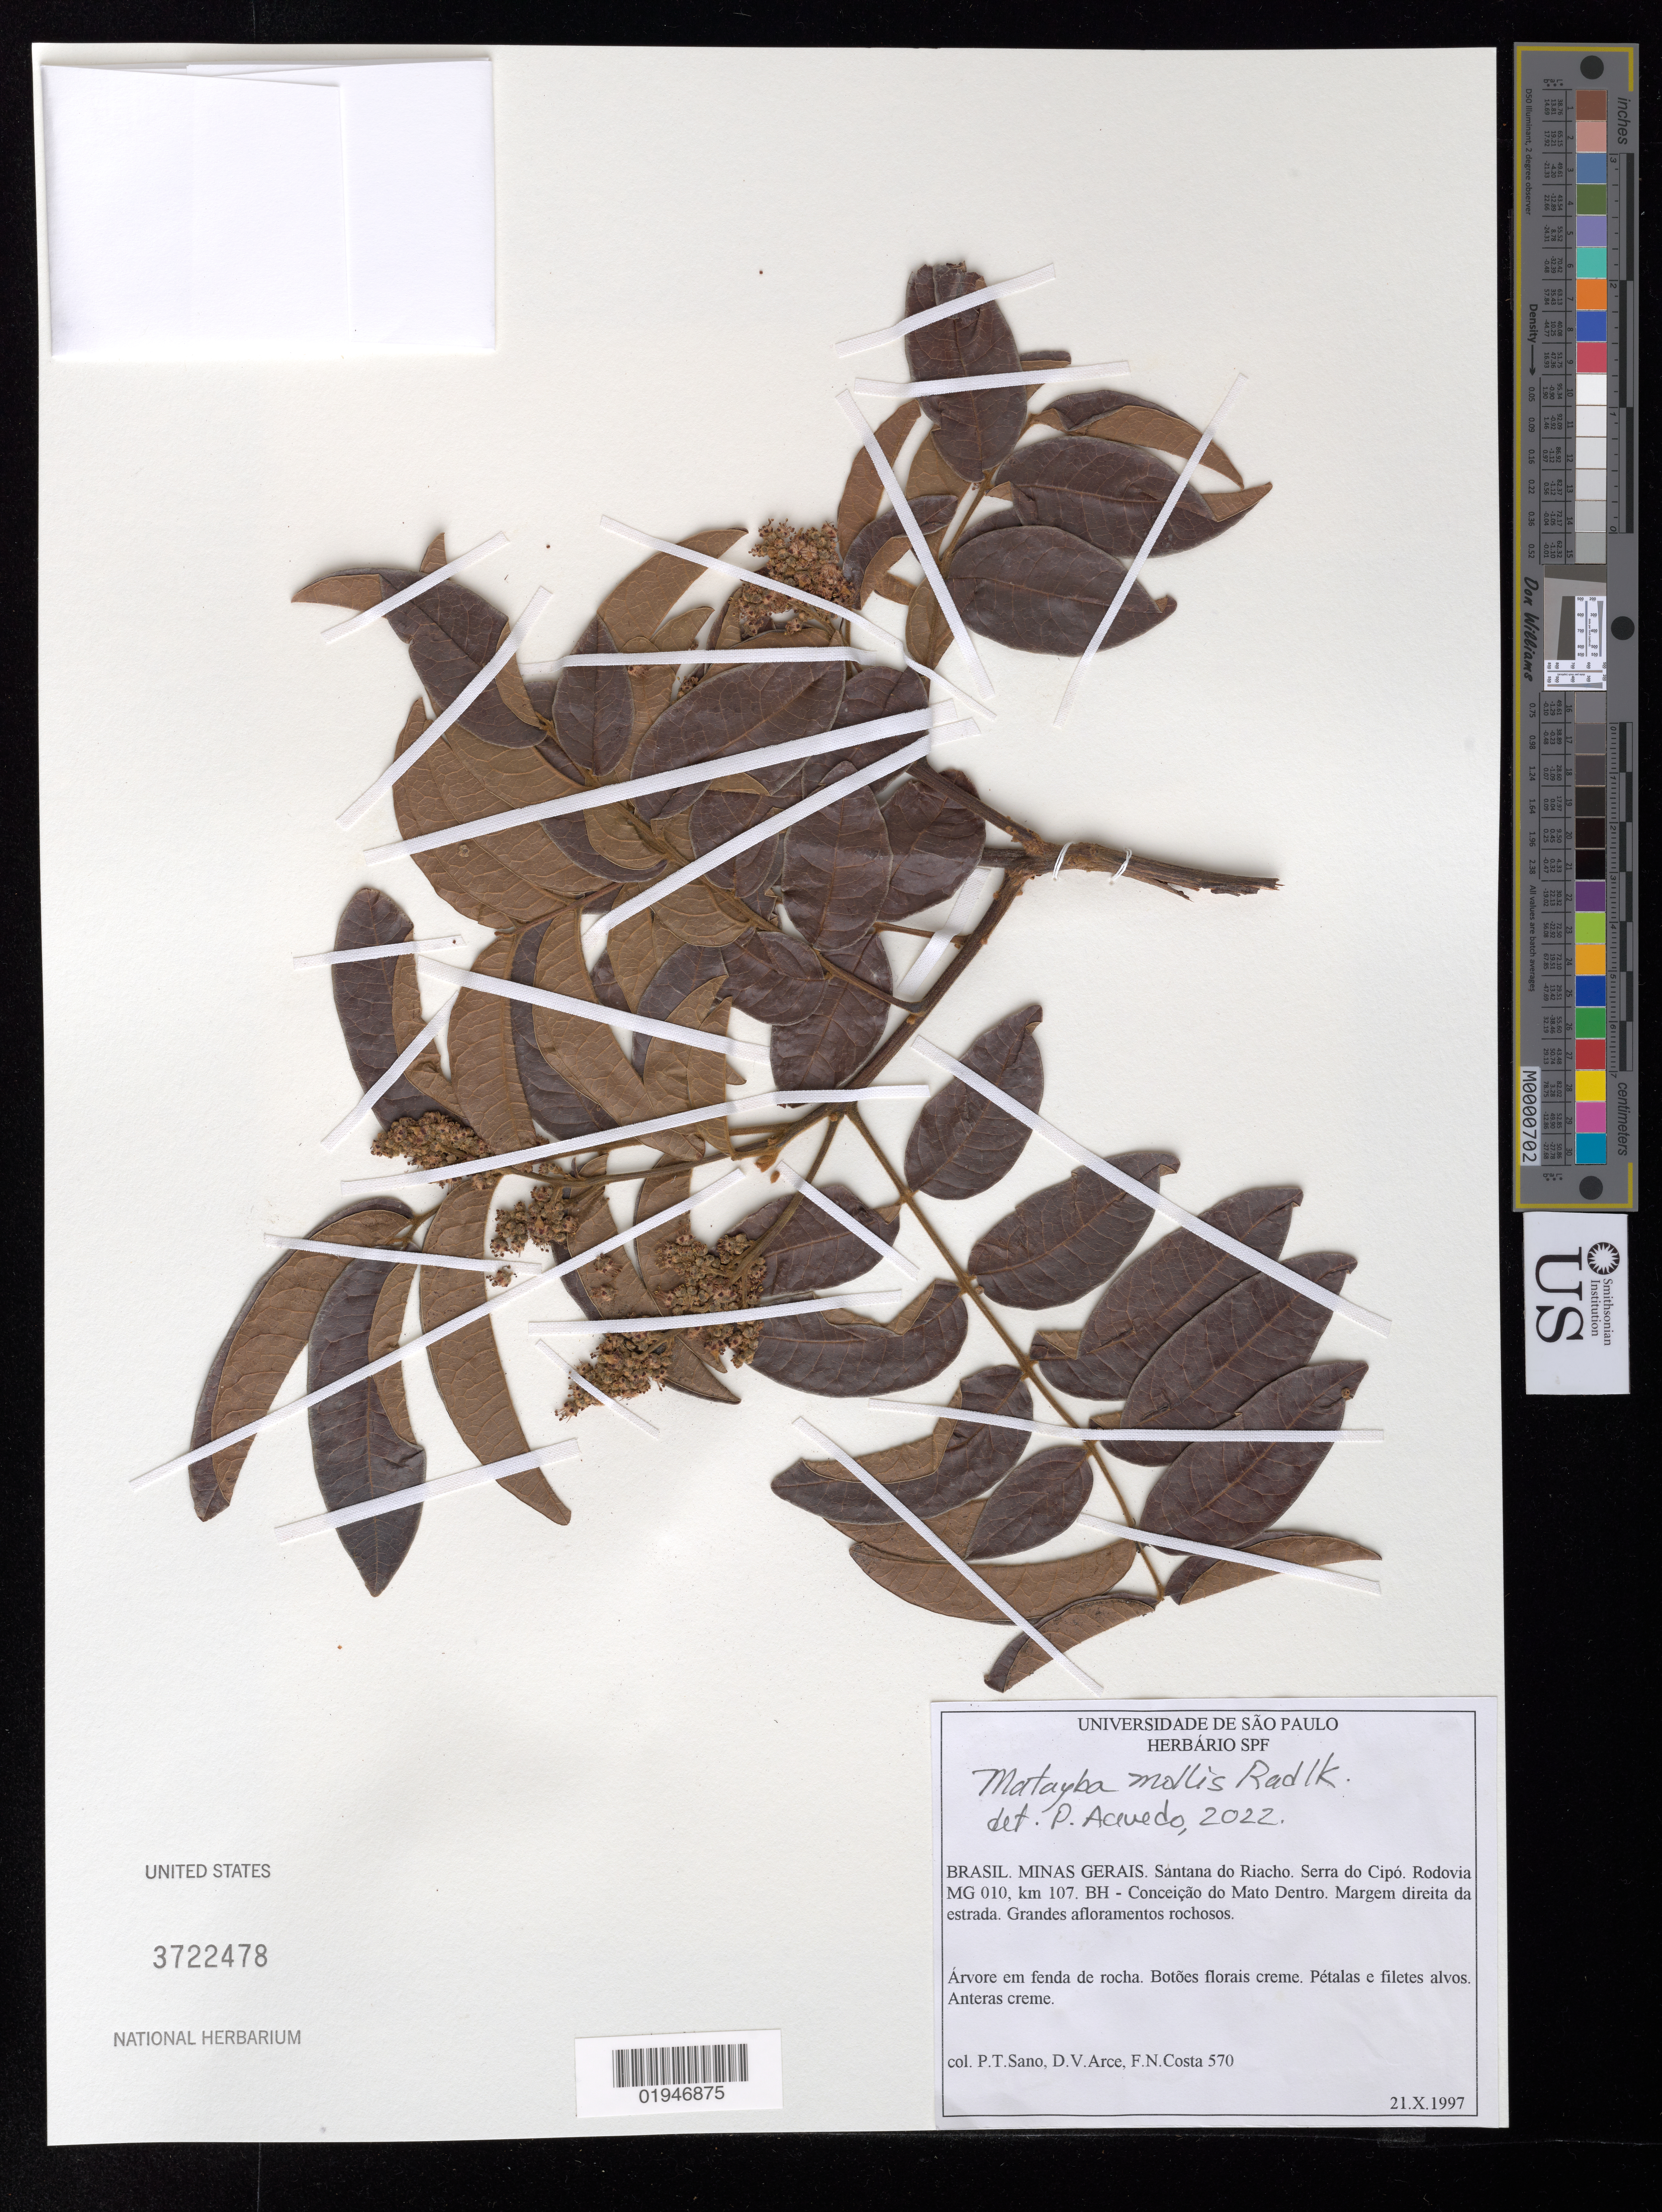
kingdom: Plantae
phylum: Tracheophyta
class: Magnoliopsida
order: Sapindales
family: Sapindaceae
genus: Matayba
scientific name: Matayba mollis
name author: Radlk.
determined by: Acevedo-Rodríguez, P., (BOT), Smithsonian Institution - National Museum of Natural History (UNITED STATES)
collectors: P. T. Sano, D. Arce & F. N. Costa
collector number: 570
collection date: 1997-10-21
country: Brazil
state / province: Minas Gerais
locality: Santana do Riacho. Serra do Cipó. Rodovia MG 010, km 107. BH - Conceição do Mato Dentro. Margem direita da estrada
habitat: Margem direita da estrada. Grandes afloramentos rochosos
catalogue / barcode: US 3722478